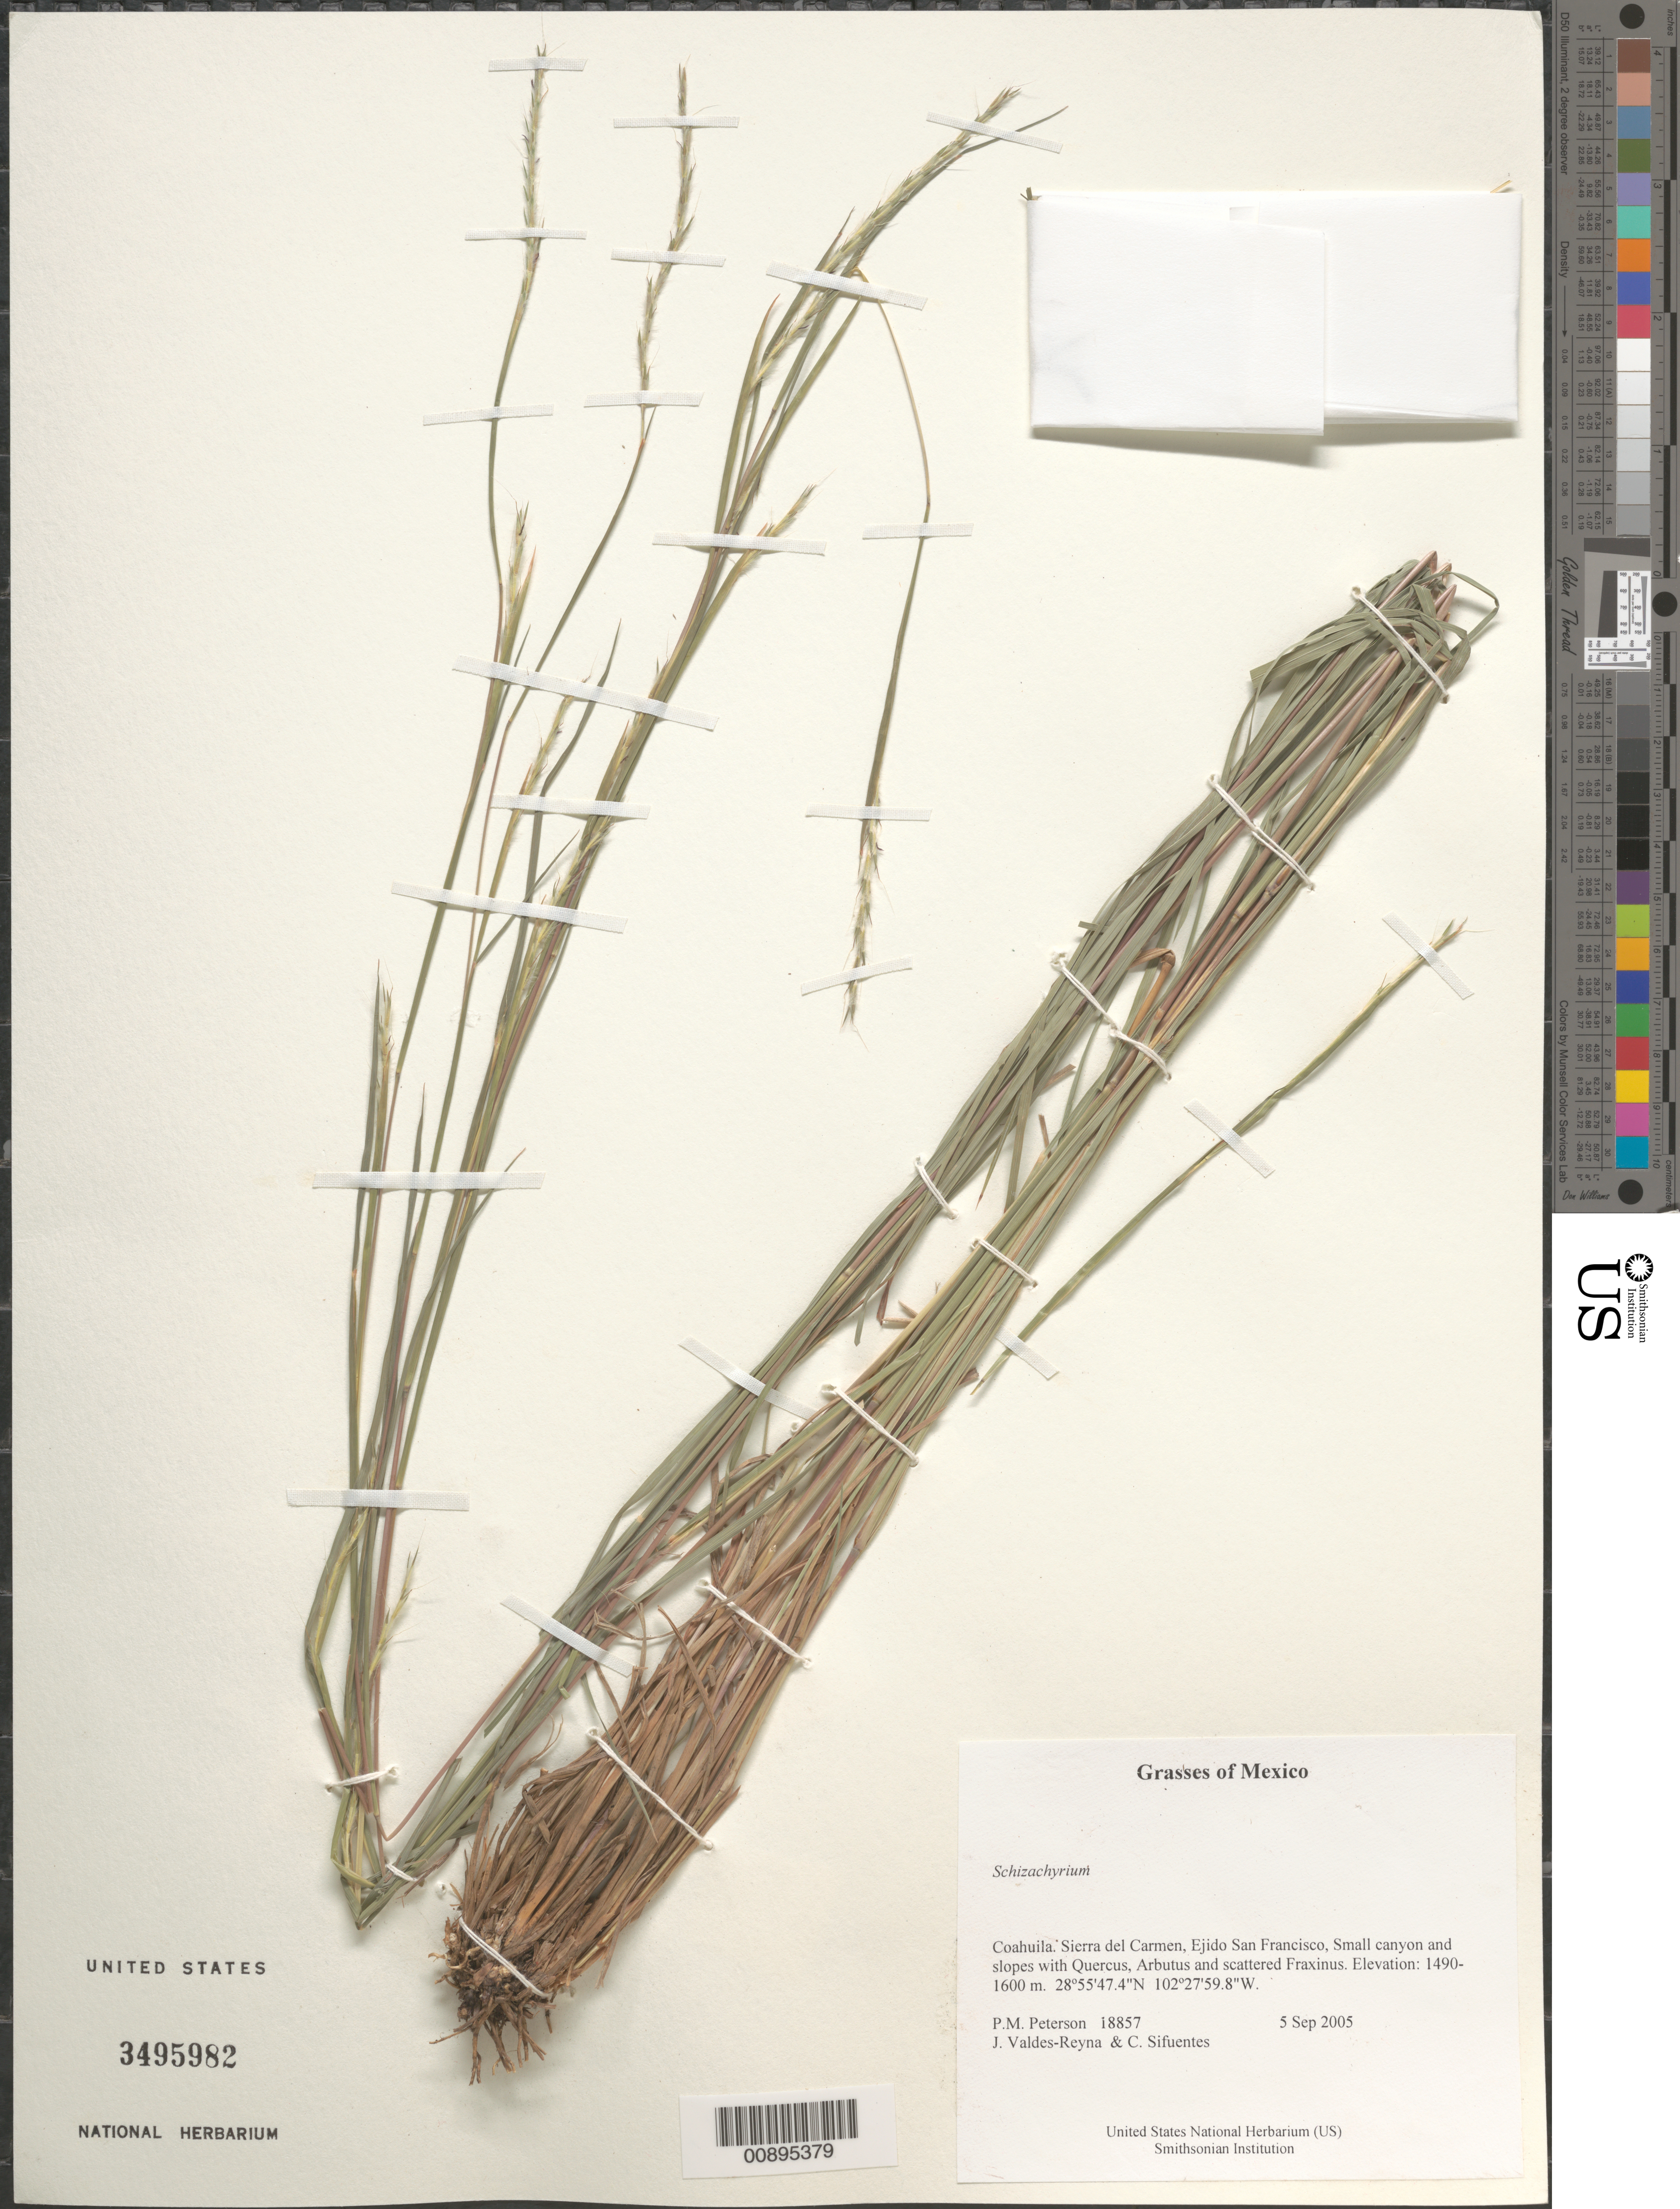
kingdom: Plantae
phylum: Tracheophyta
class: Liliopsida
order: Poales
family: Poaceae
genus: Schizachyrium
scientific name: Schizachyrium sp.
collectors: P. M. Peterson, J. Valdés-Reyna & C. Sifuentes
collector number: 18857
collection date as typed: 05 Sep 2005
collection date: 2005-09-05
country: Mexico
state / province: Coahuila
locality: Sierra del Carmen, Ejido San Francisco, Small canyon and slopes with Quercus, Arbutus and scattered Fraxinus.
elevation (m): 1490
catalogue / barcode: US 3495982